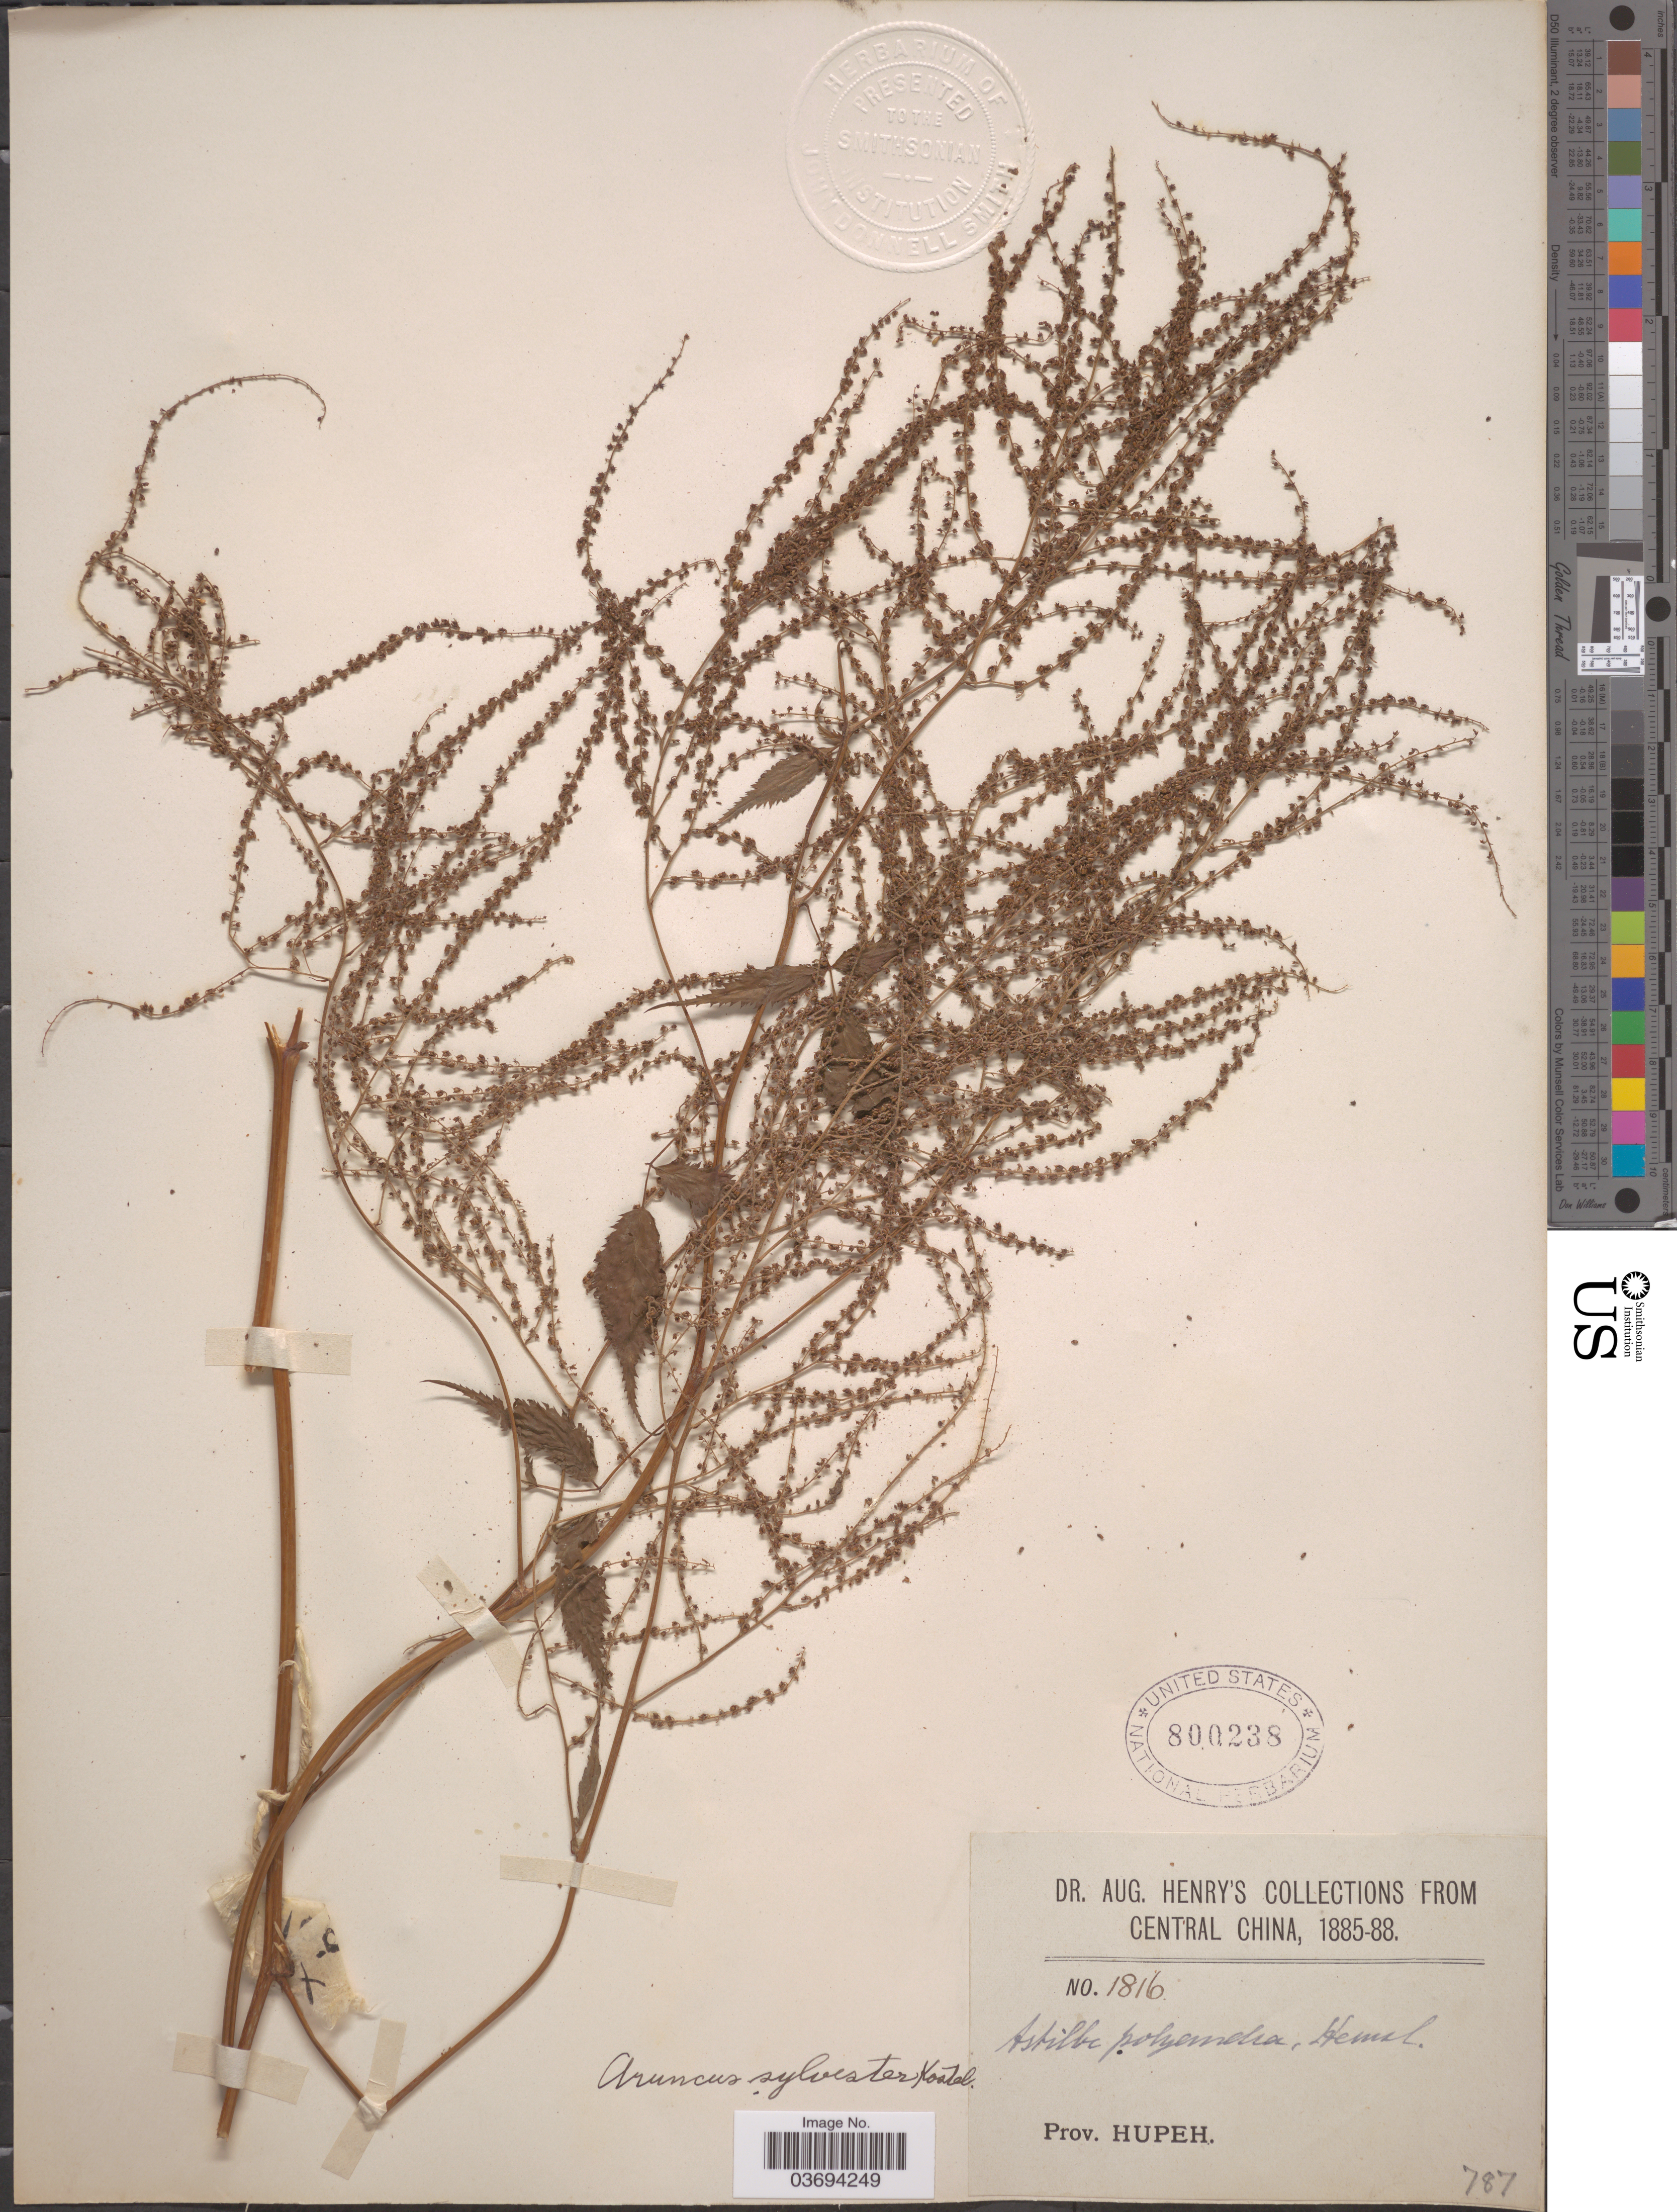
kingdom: Plantae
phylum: Tracheophyta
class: Magnoliopsida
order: Rosales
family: Rosaceae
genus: Aruncus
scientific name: Aruncus sylvester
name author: Kostel. ex Maxim.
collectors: A. Henry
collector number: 1816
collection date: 1885/1888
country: China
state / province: Hubei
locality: Central China. Prov. Hupeh.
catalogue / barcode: US 800238